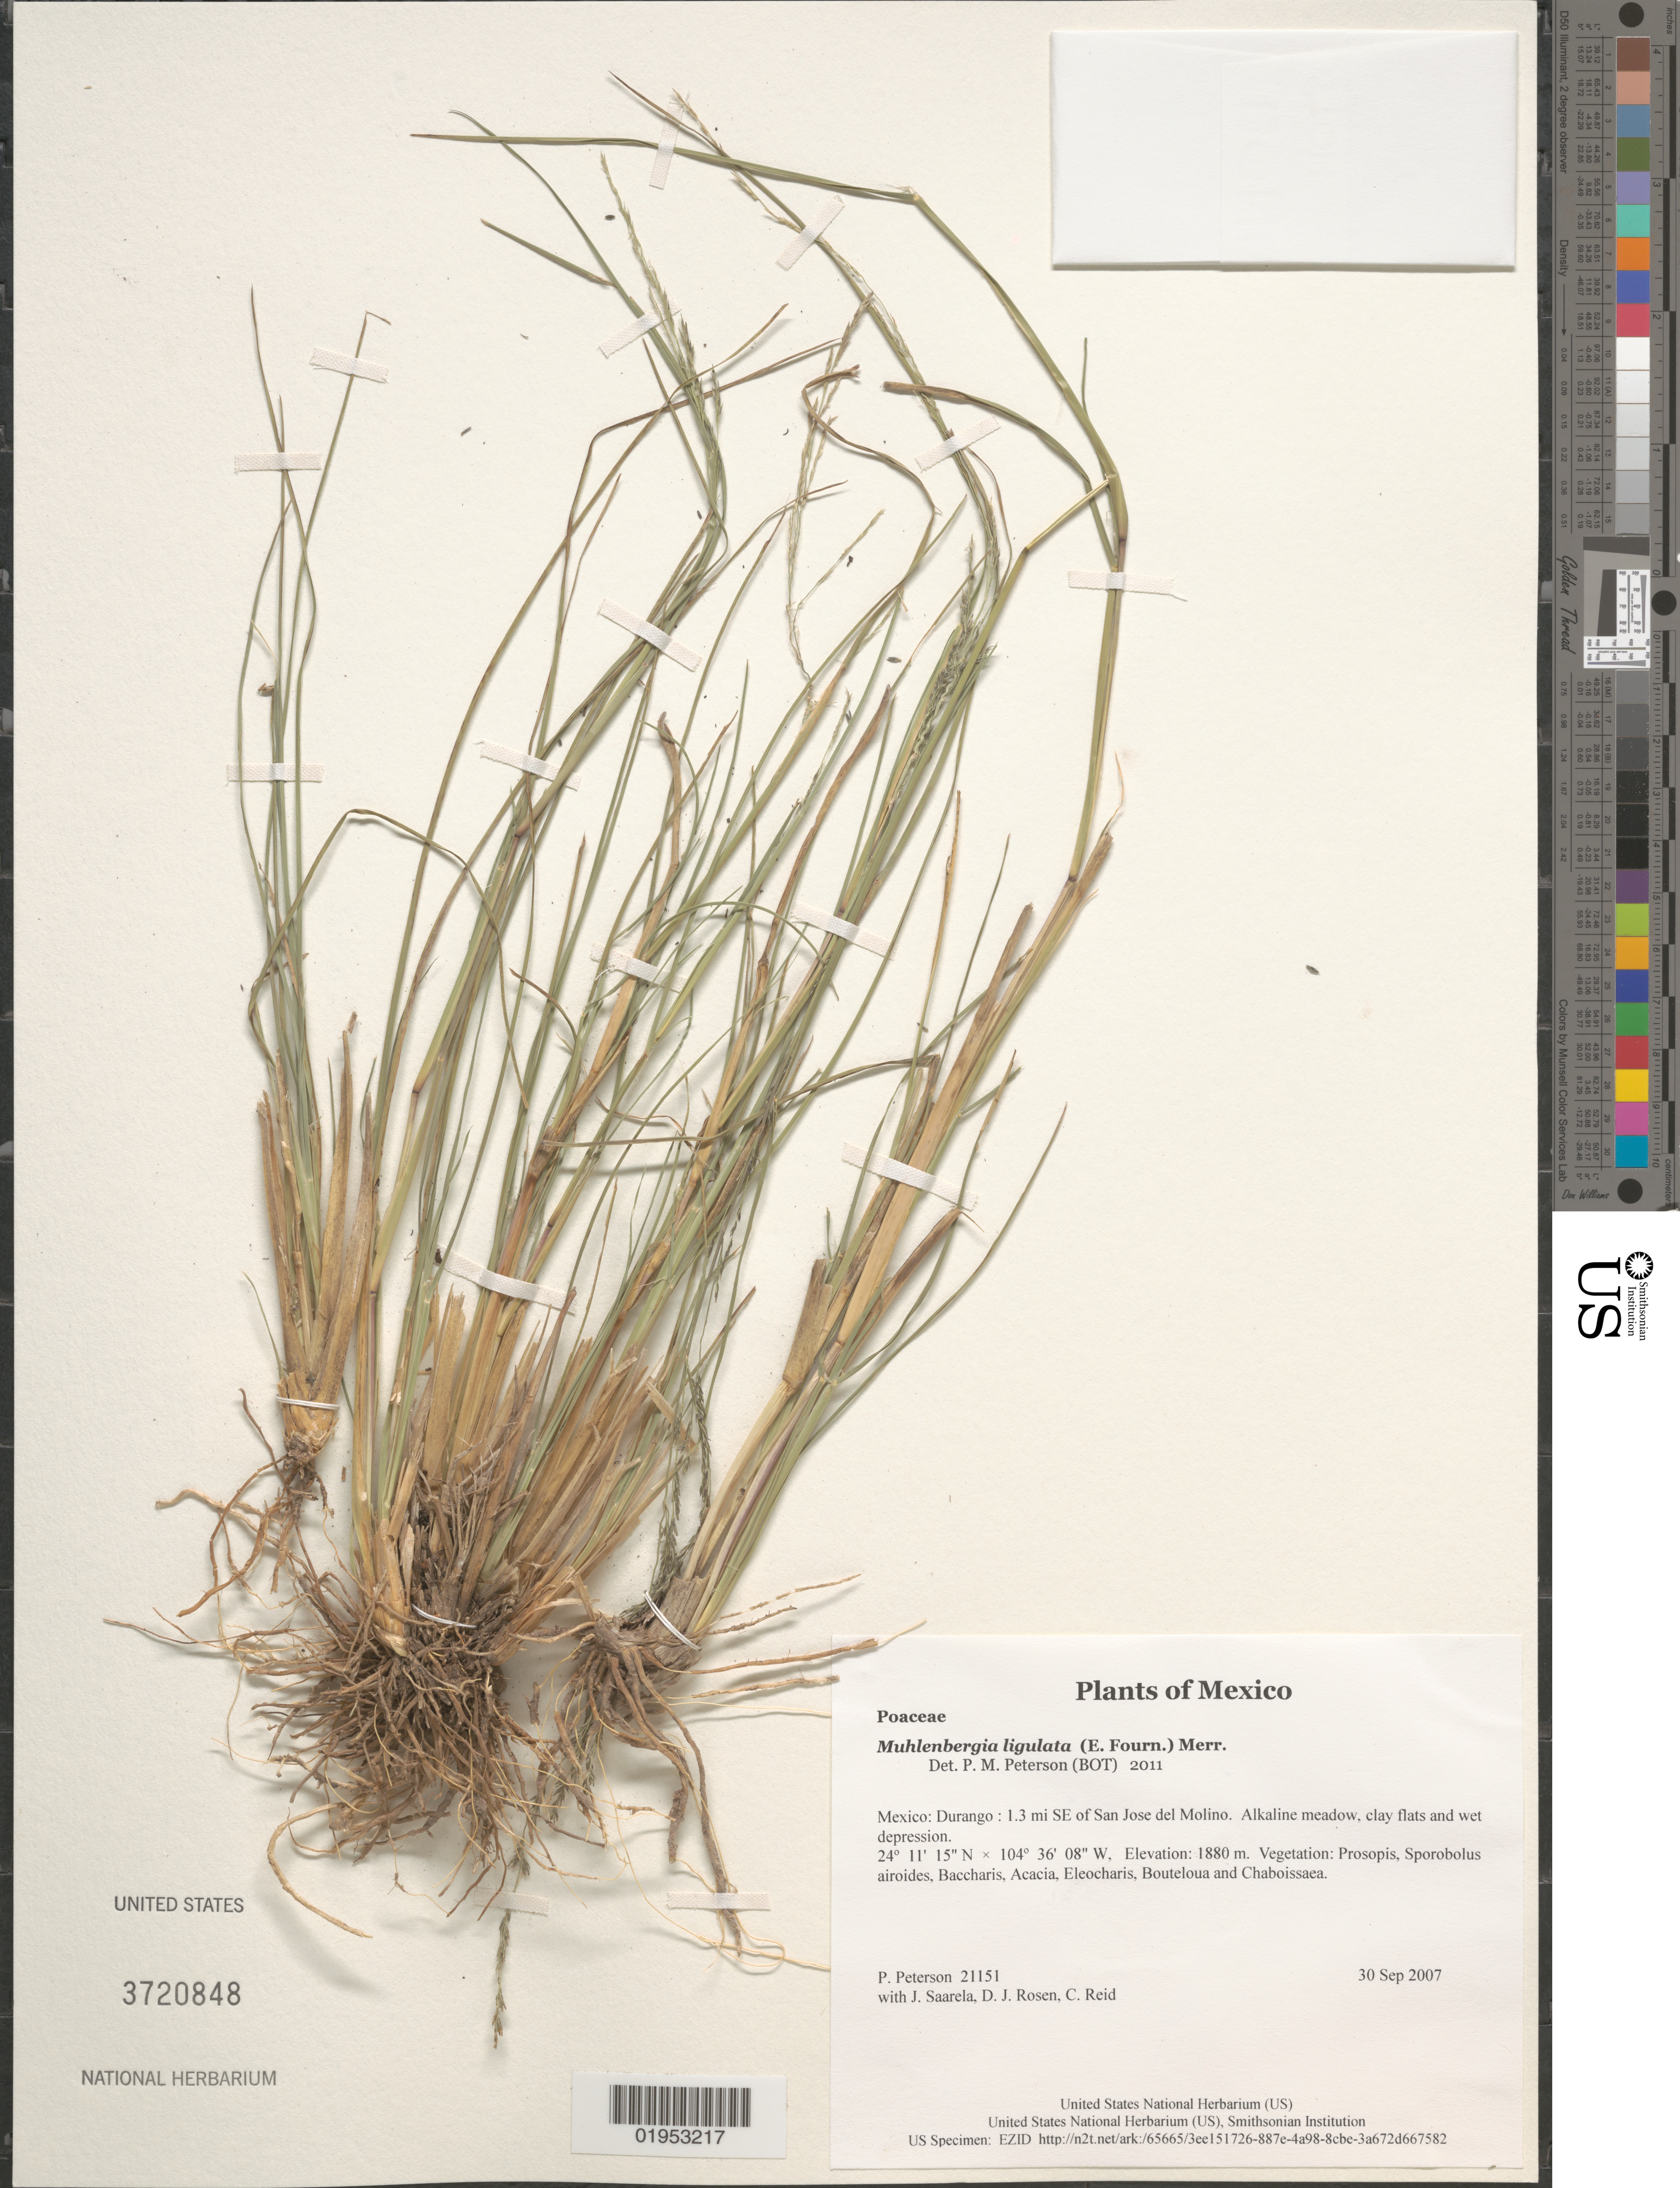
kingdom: Plantae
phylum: Tracheophyta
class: Liliopsida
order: Poales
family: Poaceae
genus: Muhlenbergia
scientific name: Muhlenbergia ligulata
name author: (E. Fourn.) Merr.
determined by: Peterson, Paul M., (BOT), Smithsonian Institution - National Museum of Natural History (UNITED STATES)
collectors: P. M. Peterson, J. Saarela, D. J. Rosen & C. Reid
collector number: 21151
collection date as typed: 30 Sep 2007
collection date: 2007-09-30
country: Mexico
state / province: Durango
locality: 1.3 mi SE of San Jose del Molino. Alkaline meadow, clay flats and wet depression.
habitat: Vegetation: Prosopis, Sporobolus airoides, Baccharis, Acacia, Eleocharis, Bouteloua and Chaboissaea.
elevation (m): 1880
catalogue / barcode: US 3720848